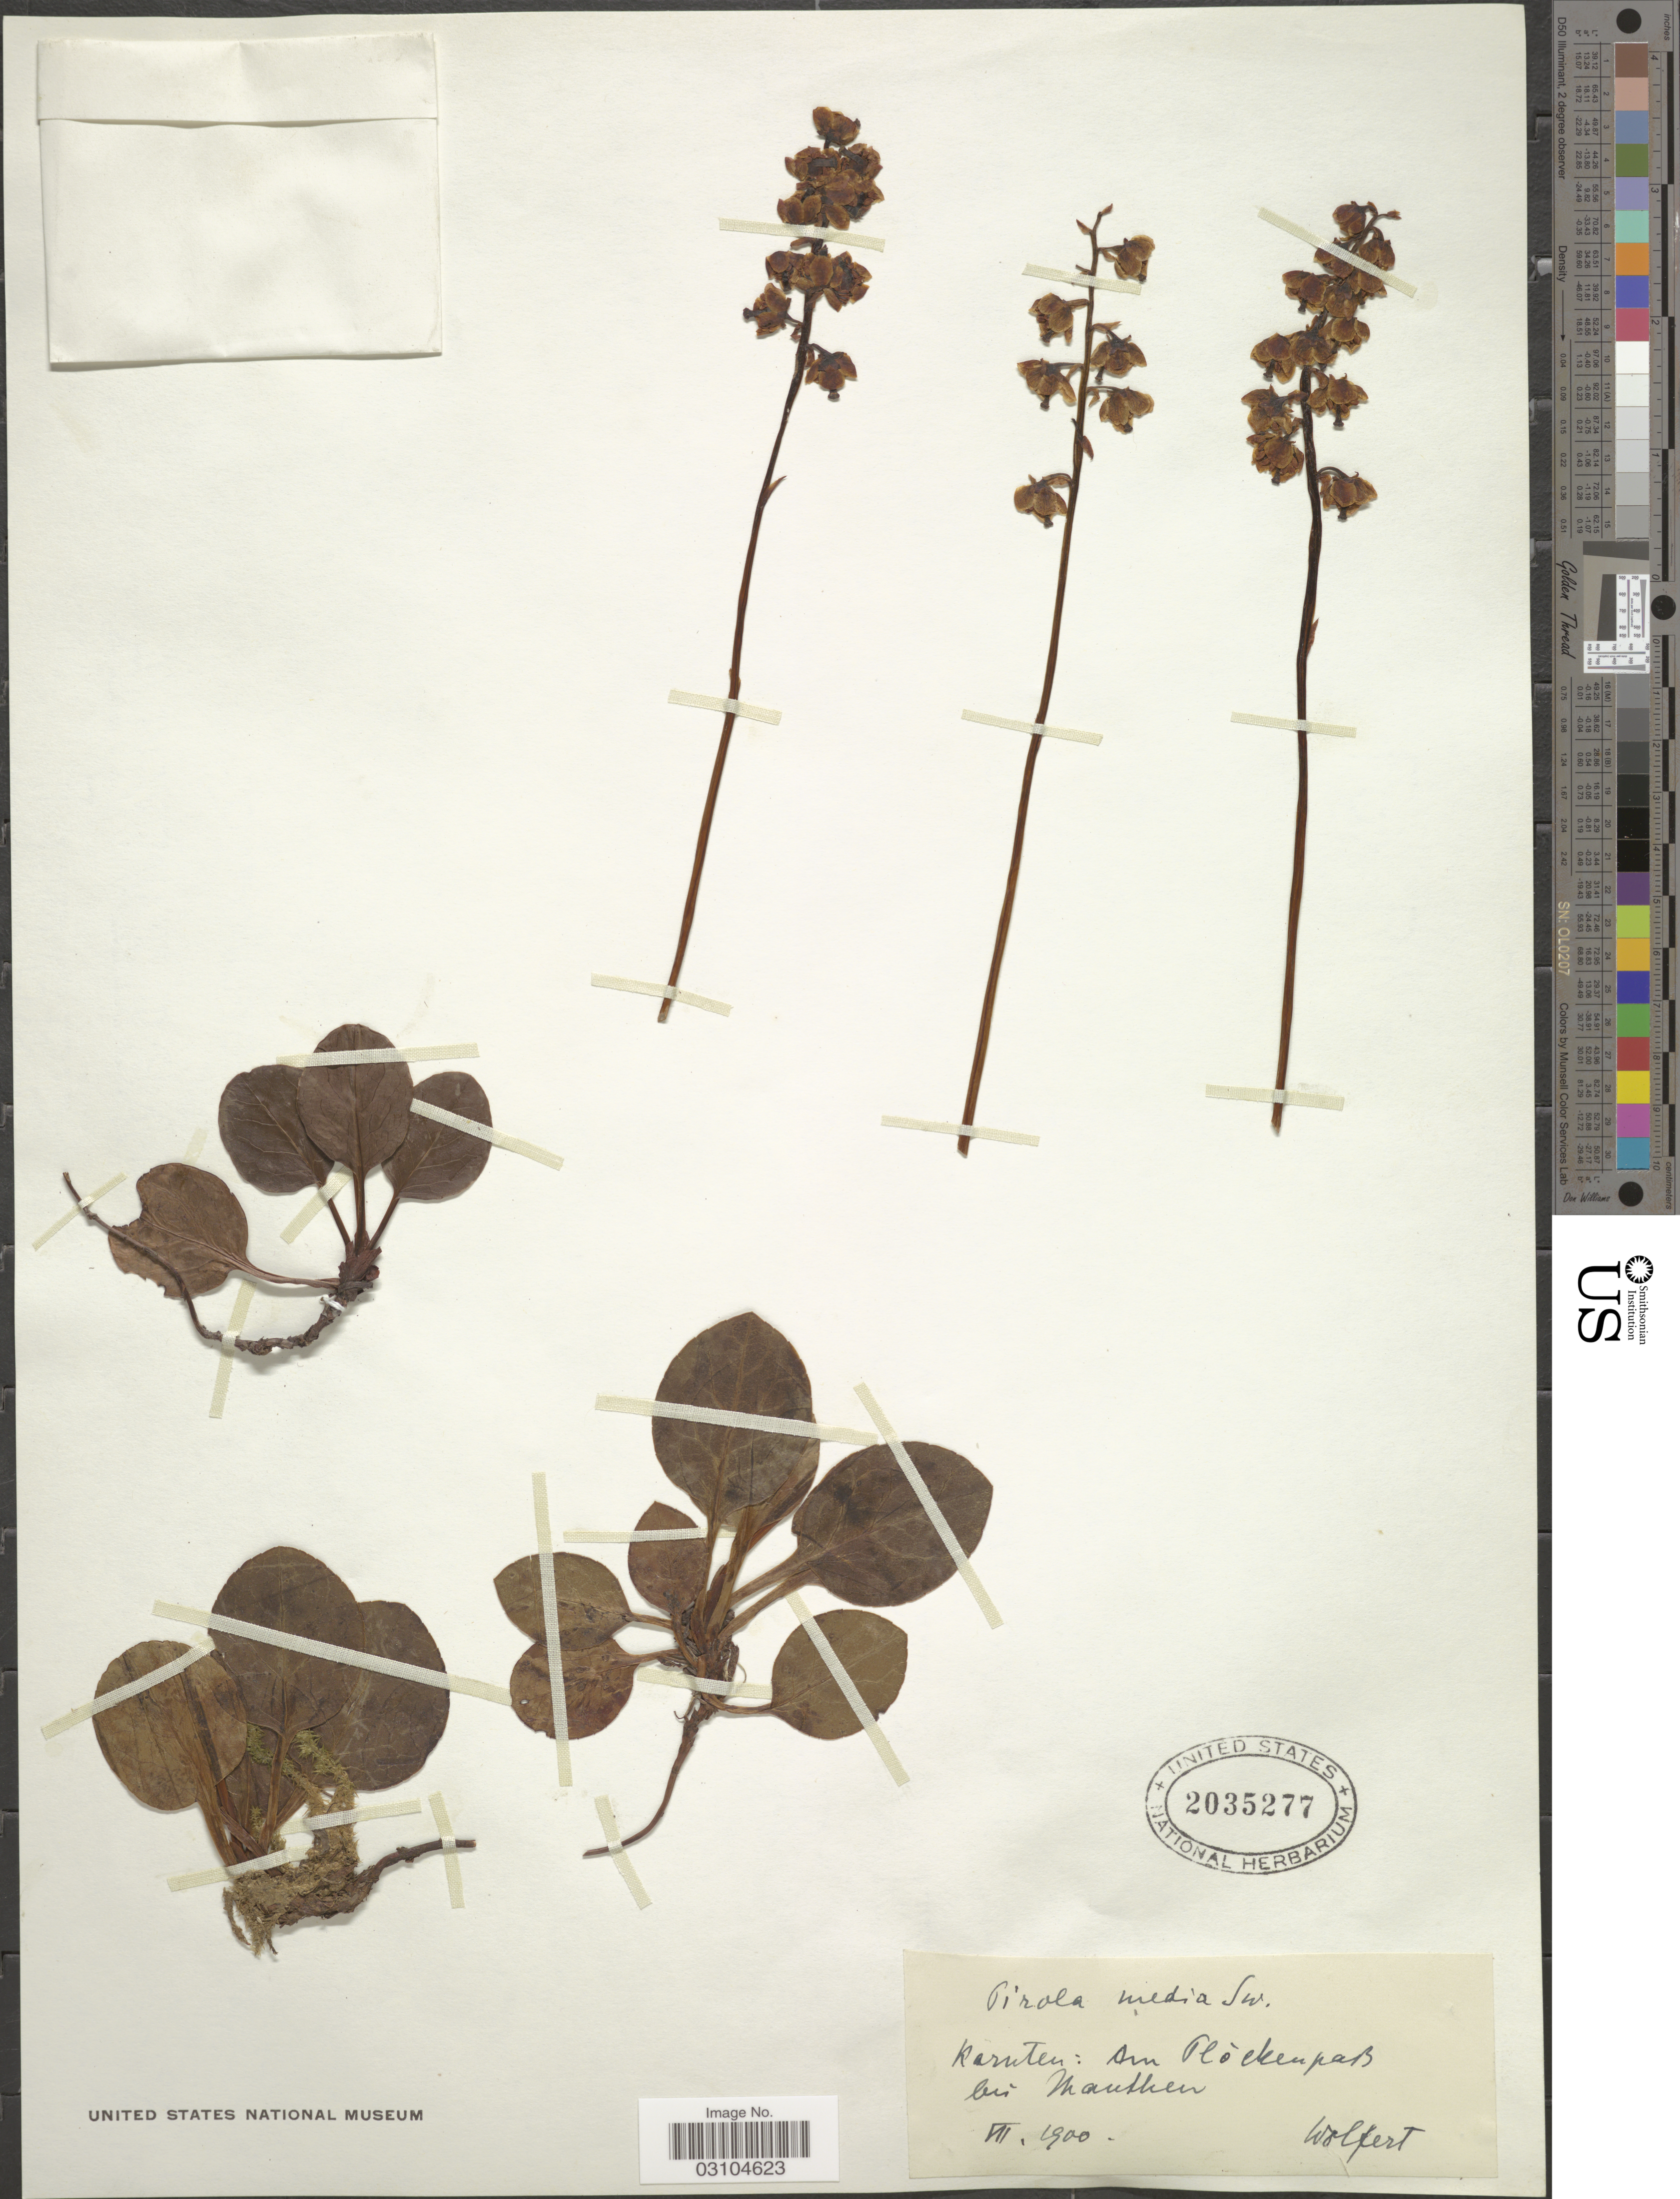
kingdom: Plantae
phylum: Tracheophyta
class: Magnoliopsida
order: Ericales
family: Ericaceae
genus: Pyrola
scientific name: Pyrola media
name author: Sw.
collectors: Wolfert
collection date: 1900-07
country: Austria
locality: Karuten: Am Plōekenpass bei Mauthen.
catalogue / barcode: US 2035277